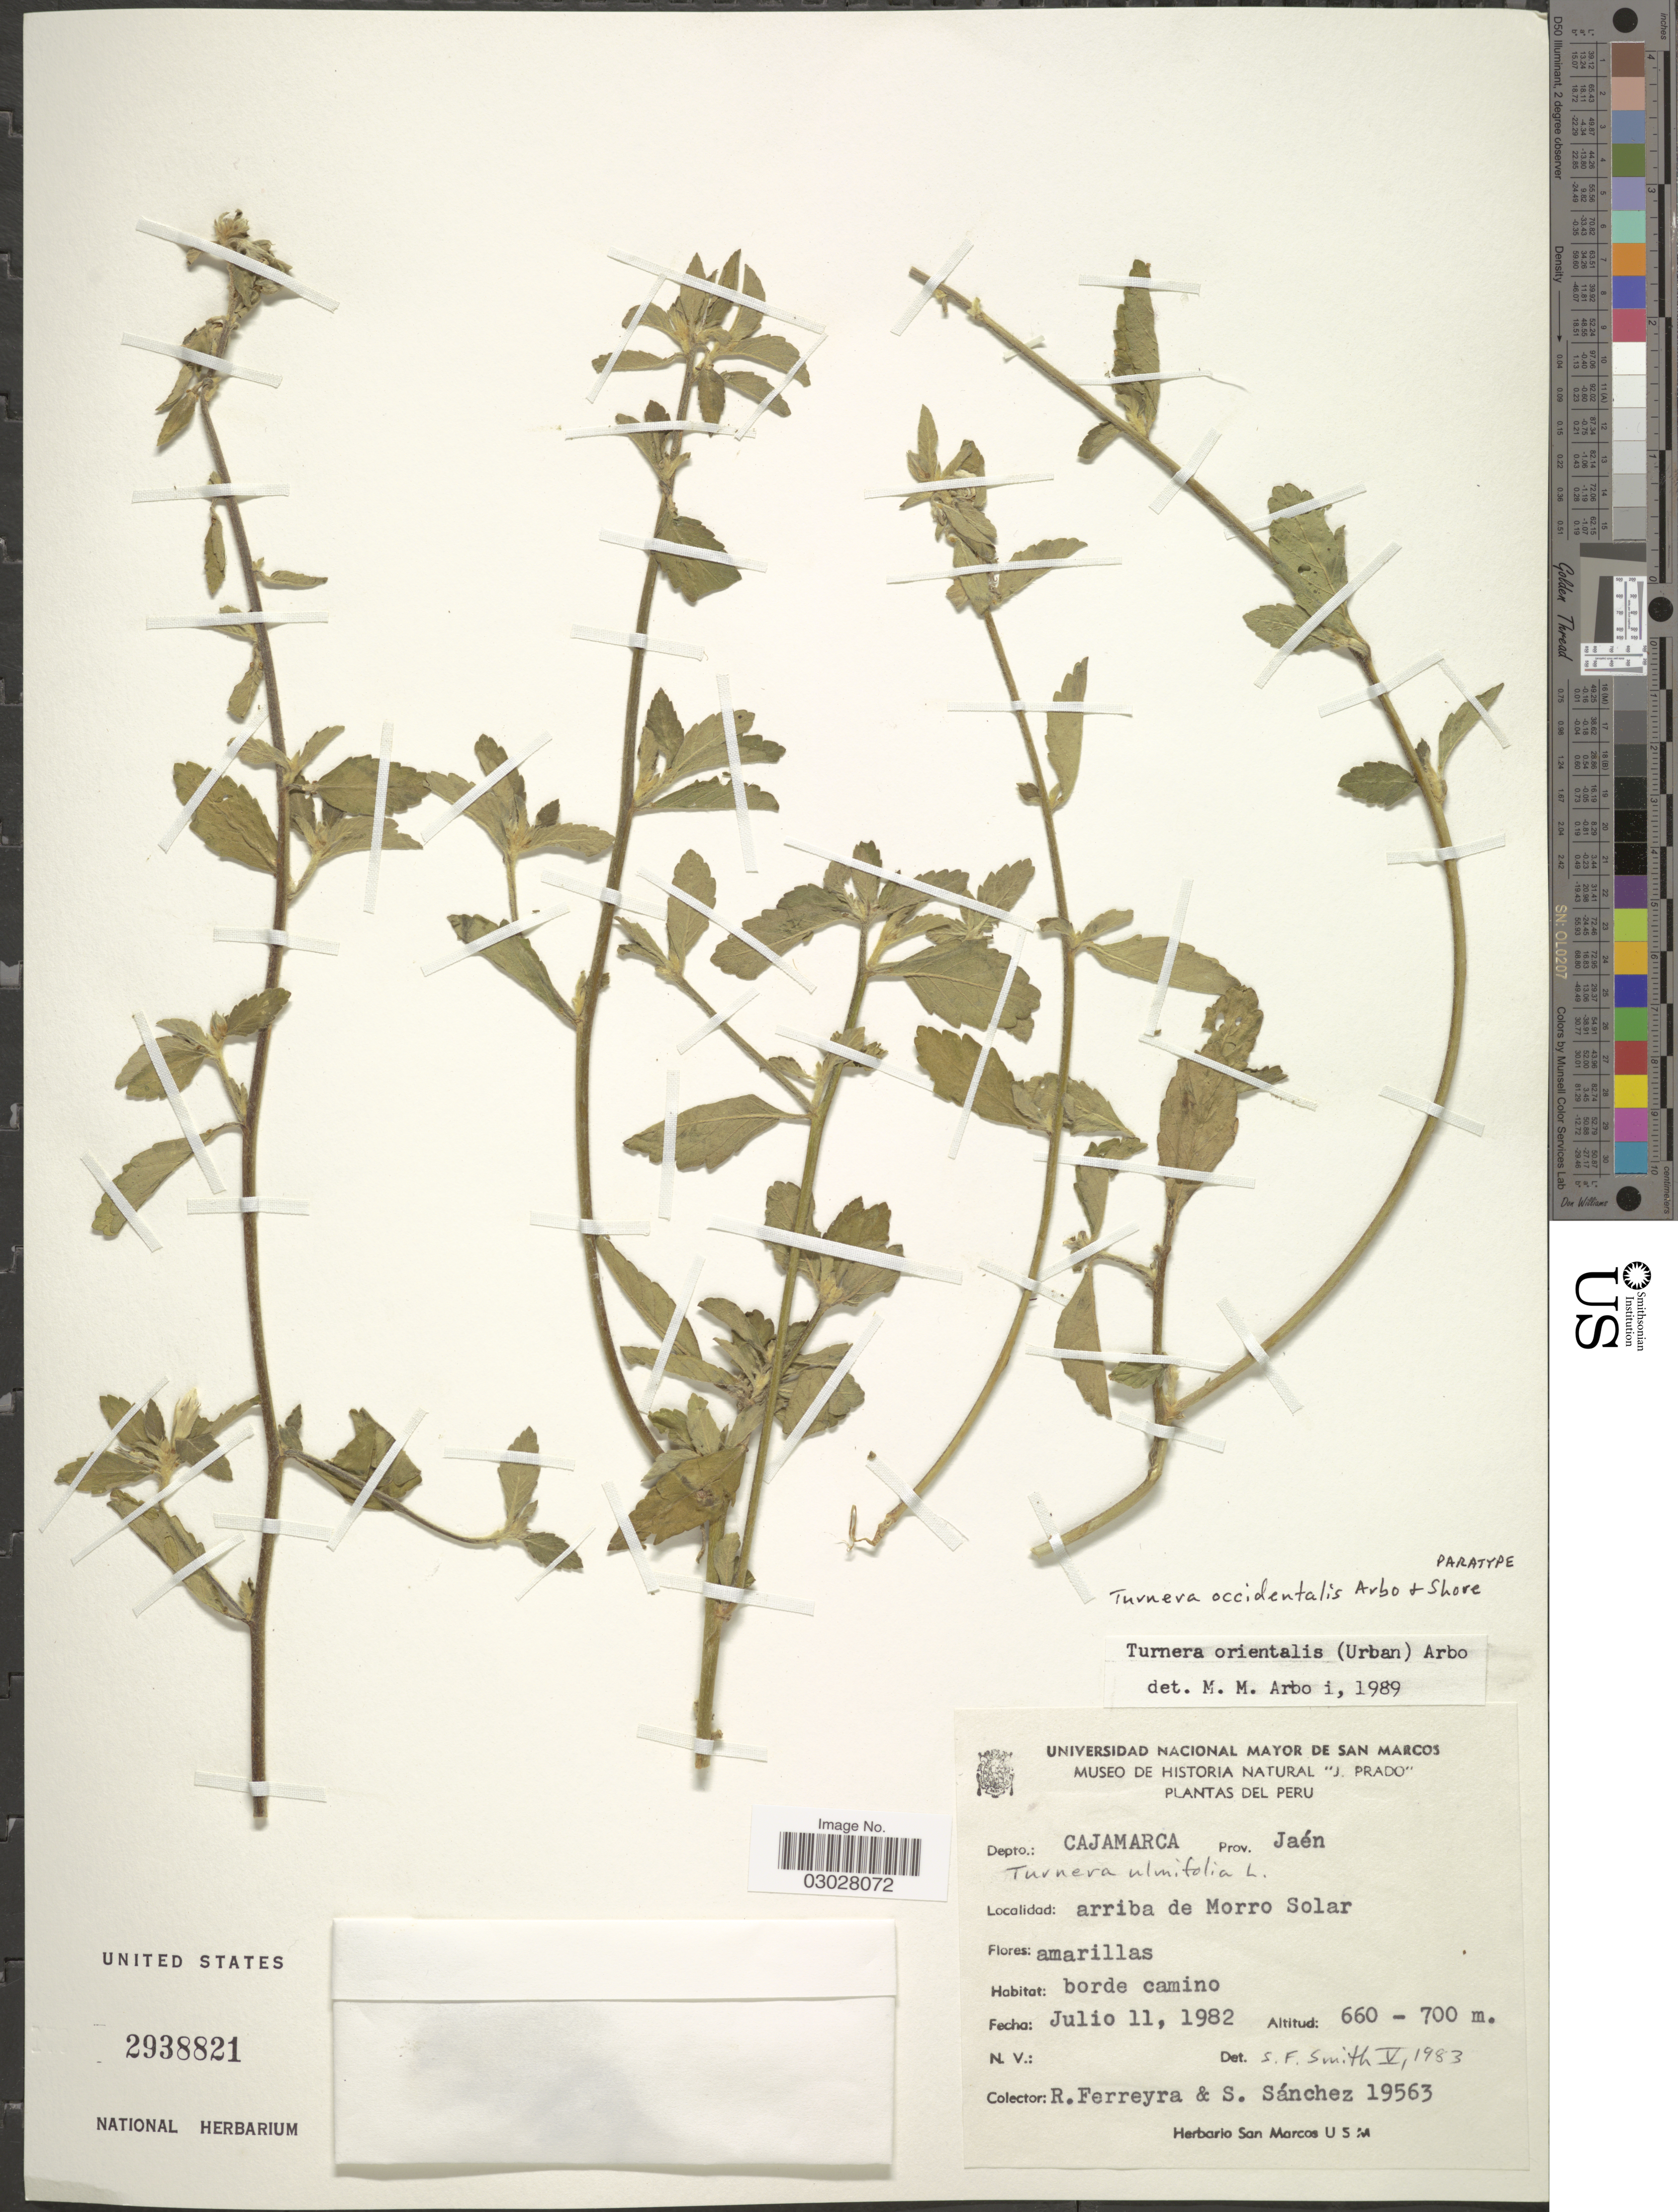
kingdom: Plantae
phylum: Tracheophyta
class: Magnoliopsida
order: Malpighiales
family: Turneraceae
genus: Turnera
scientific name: Turnera occidentalis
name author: Arbo & Shore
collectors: R. A. Ferreyra & S. Sanchez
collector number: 19563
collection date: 1982-07-11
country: Peru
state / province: Cajamarca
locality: Depto.: Cajamarca. Prov. Jaén. Arriba de Morro Solar.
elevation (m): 660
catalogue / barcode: US 2938821